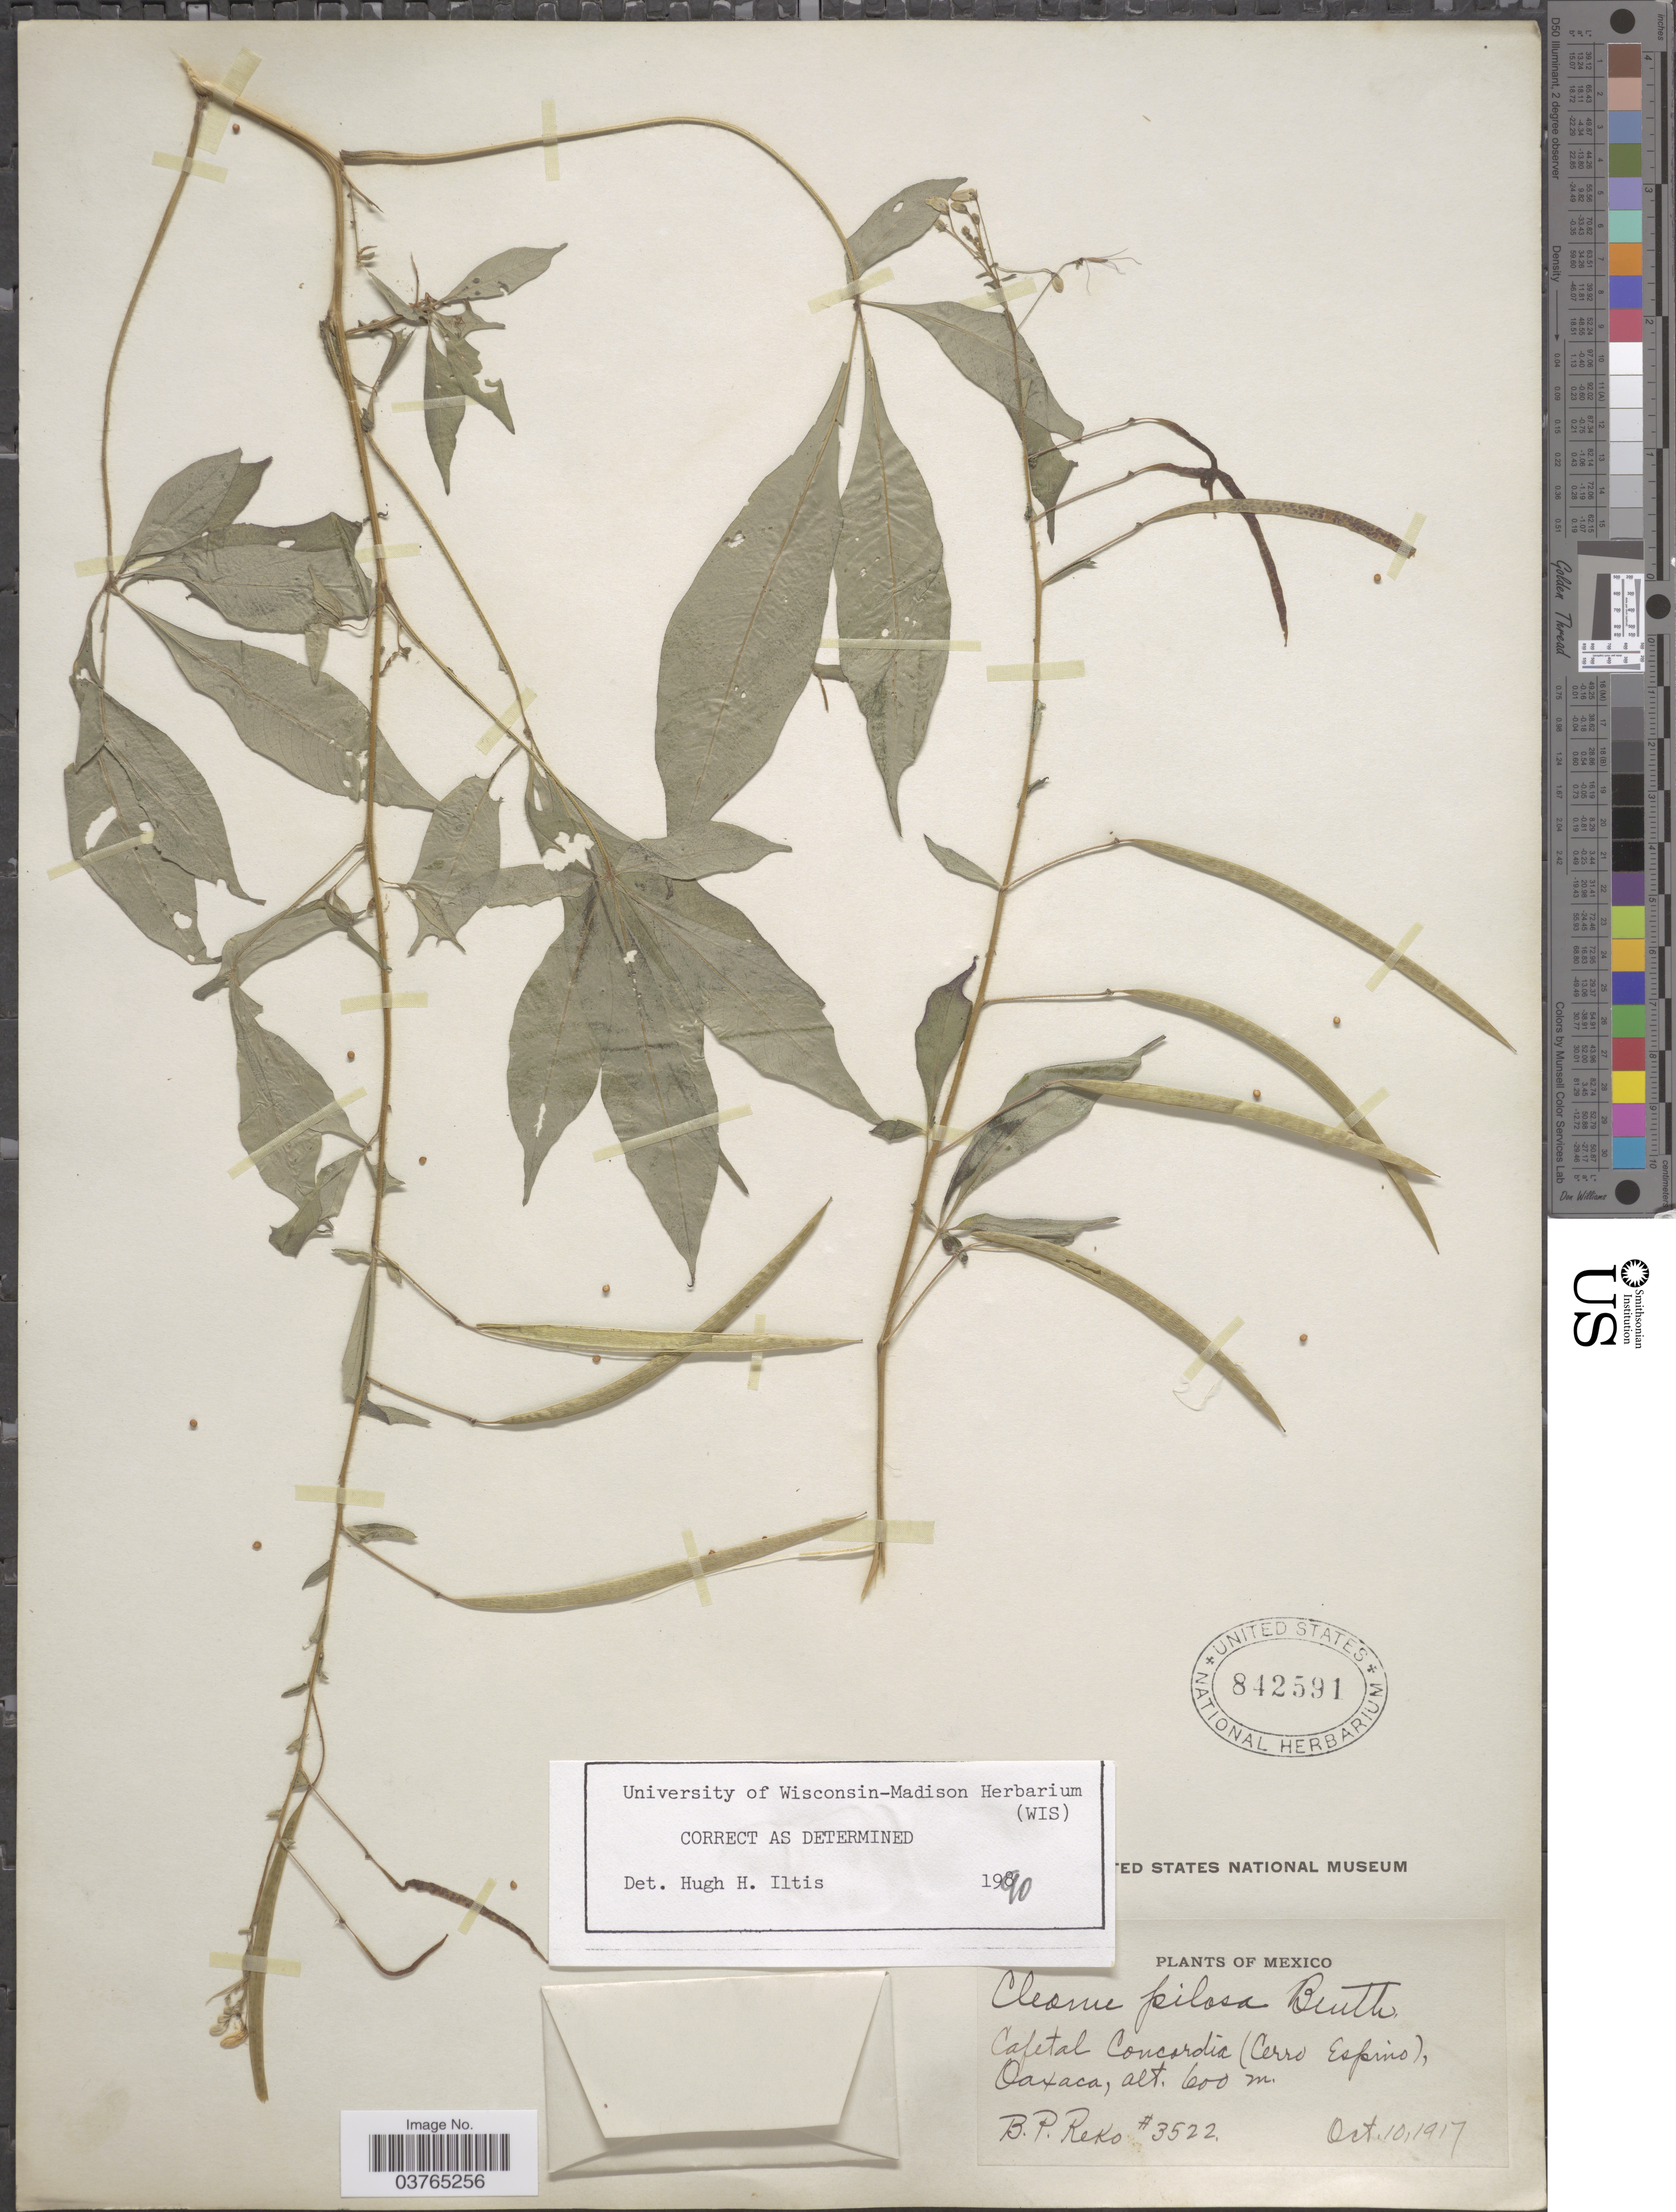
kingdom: Plantae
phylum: Tracheophyta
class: Magnoliopsida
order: Brassicales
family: Cleomaceae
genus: Cochranella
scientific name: Cochranella pilosa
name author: (Benth.) E.M. McGinty & Roalson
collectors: B. P. Reko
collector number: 3522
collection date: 1917-10-10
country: Mexico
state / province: Oaxaca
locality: Cafetal Concardia (Cerro Espino).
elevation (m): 600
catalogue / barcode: US 842591